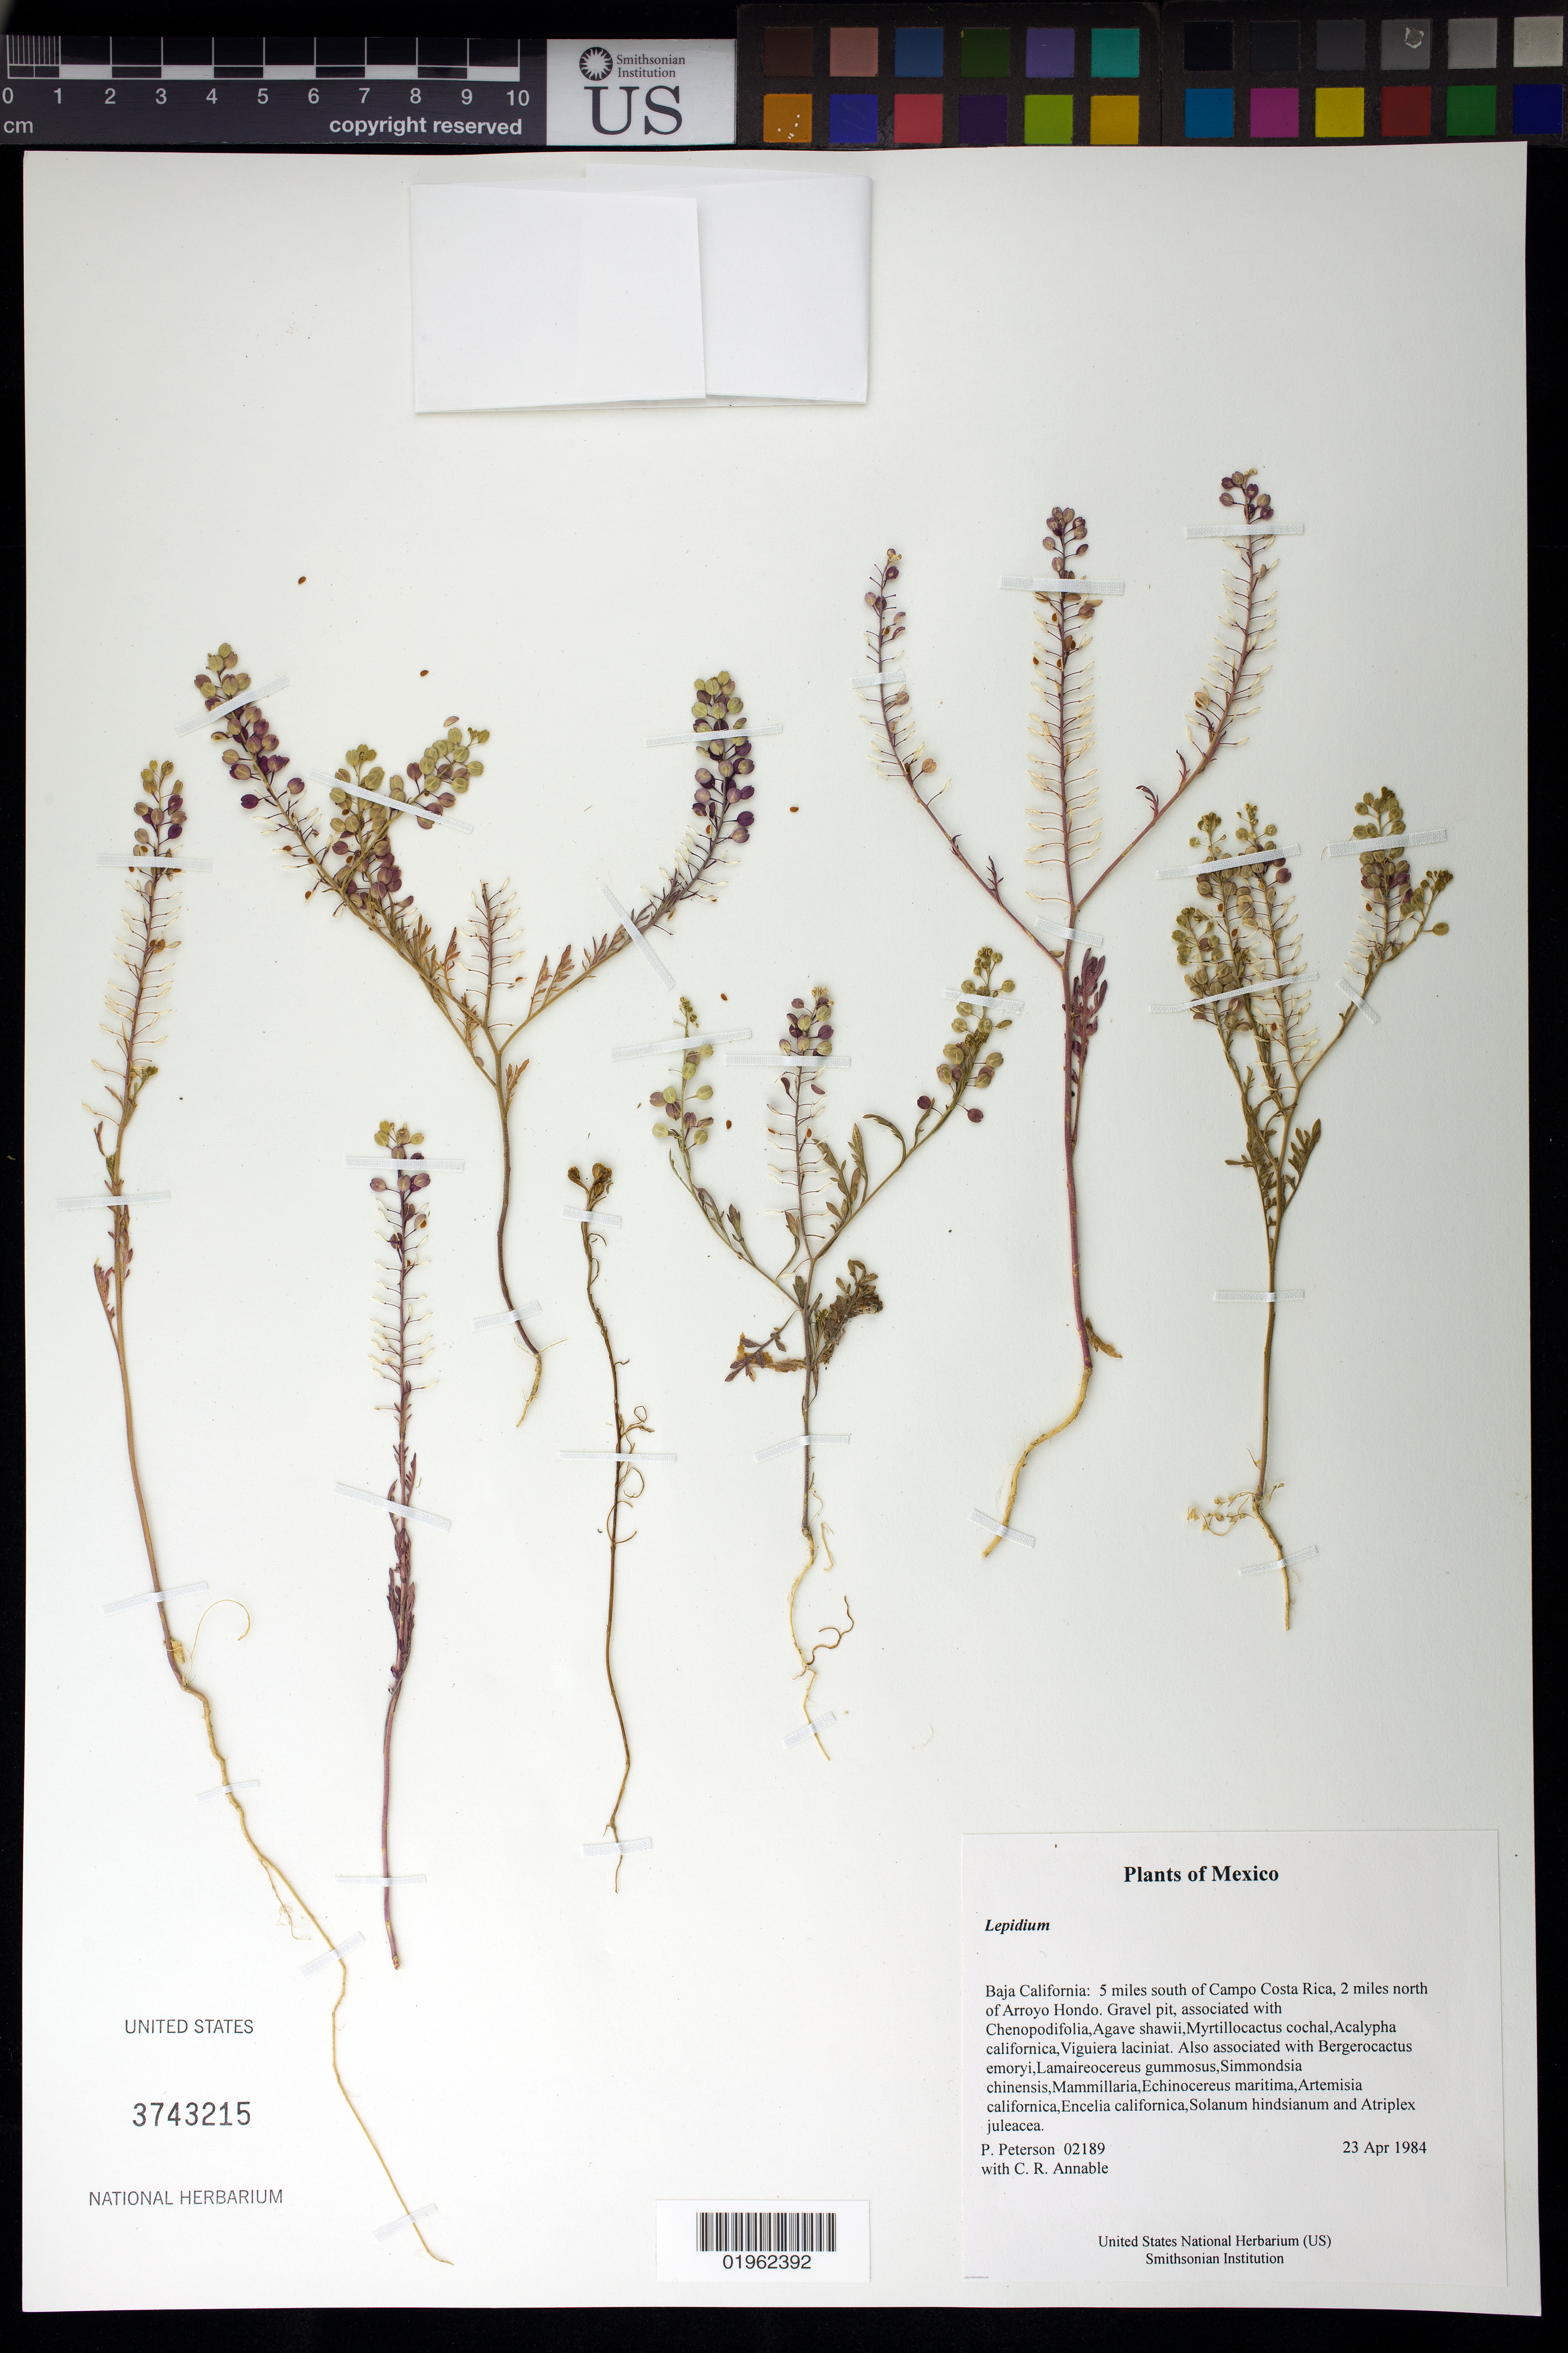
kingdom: Plantae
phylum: Tracheophyta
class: Magnoliopsida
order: Brassicales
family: Brassicaceae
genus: Lepidium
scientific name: Lepidium sp.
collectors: P. M. Peterson & C. R. Annable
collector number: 02189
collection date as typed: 23 Apr 1984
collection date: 1984-04-23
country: Mexico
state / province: Baja California Norte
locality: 5 miles south of Campo Costa Rica, 2 miles north of Arroyo Hondo.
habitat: Gravel pit, associated with Chenopodifolia,Agave shawii,Myrtillocactus cochal,Acalypha californica,Viguiera laciniat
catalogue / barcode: US 3743215